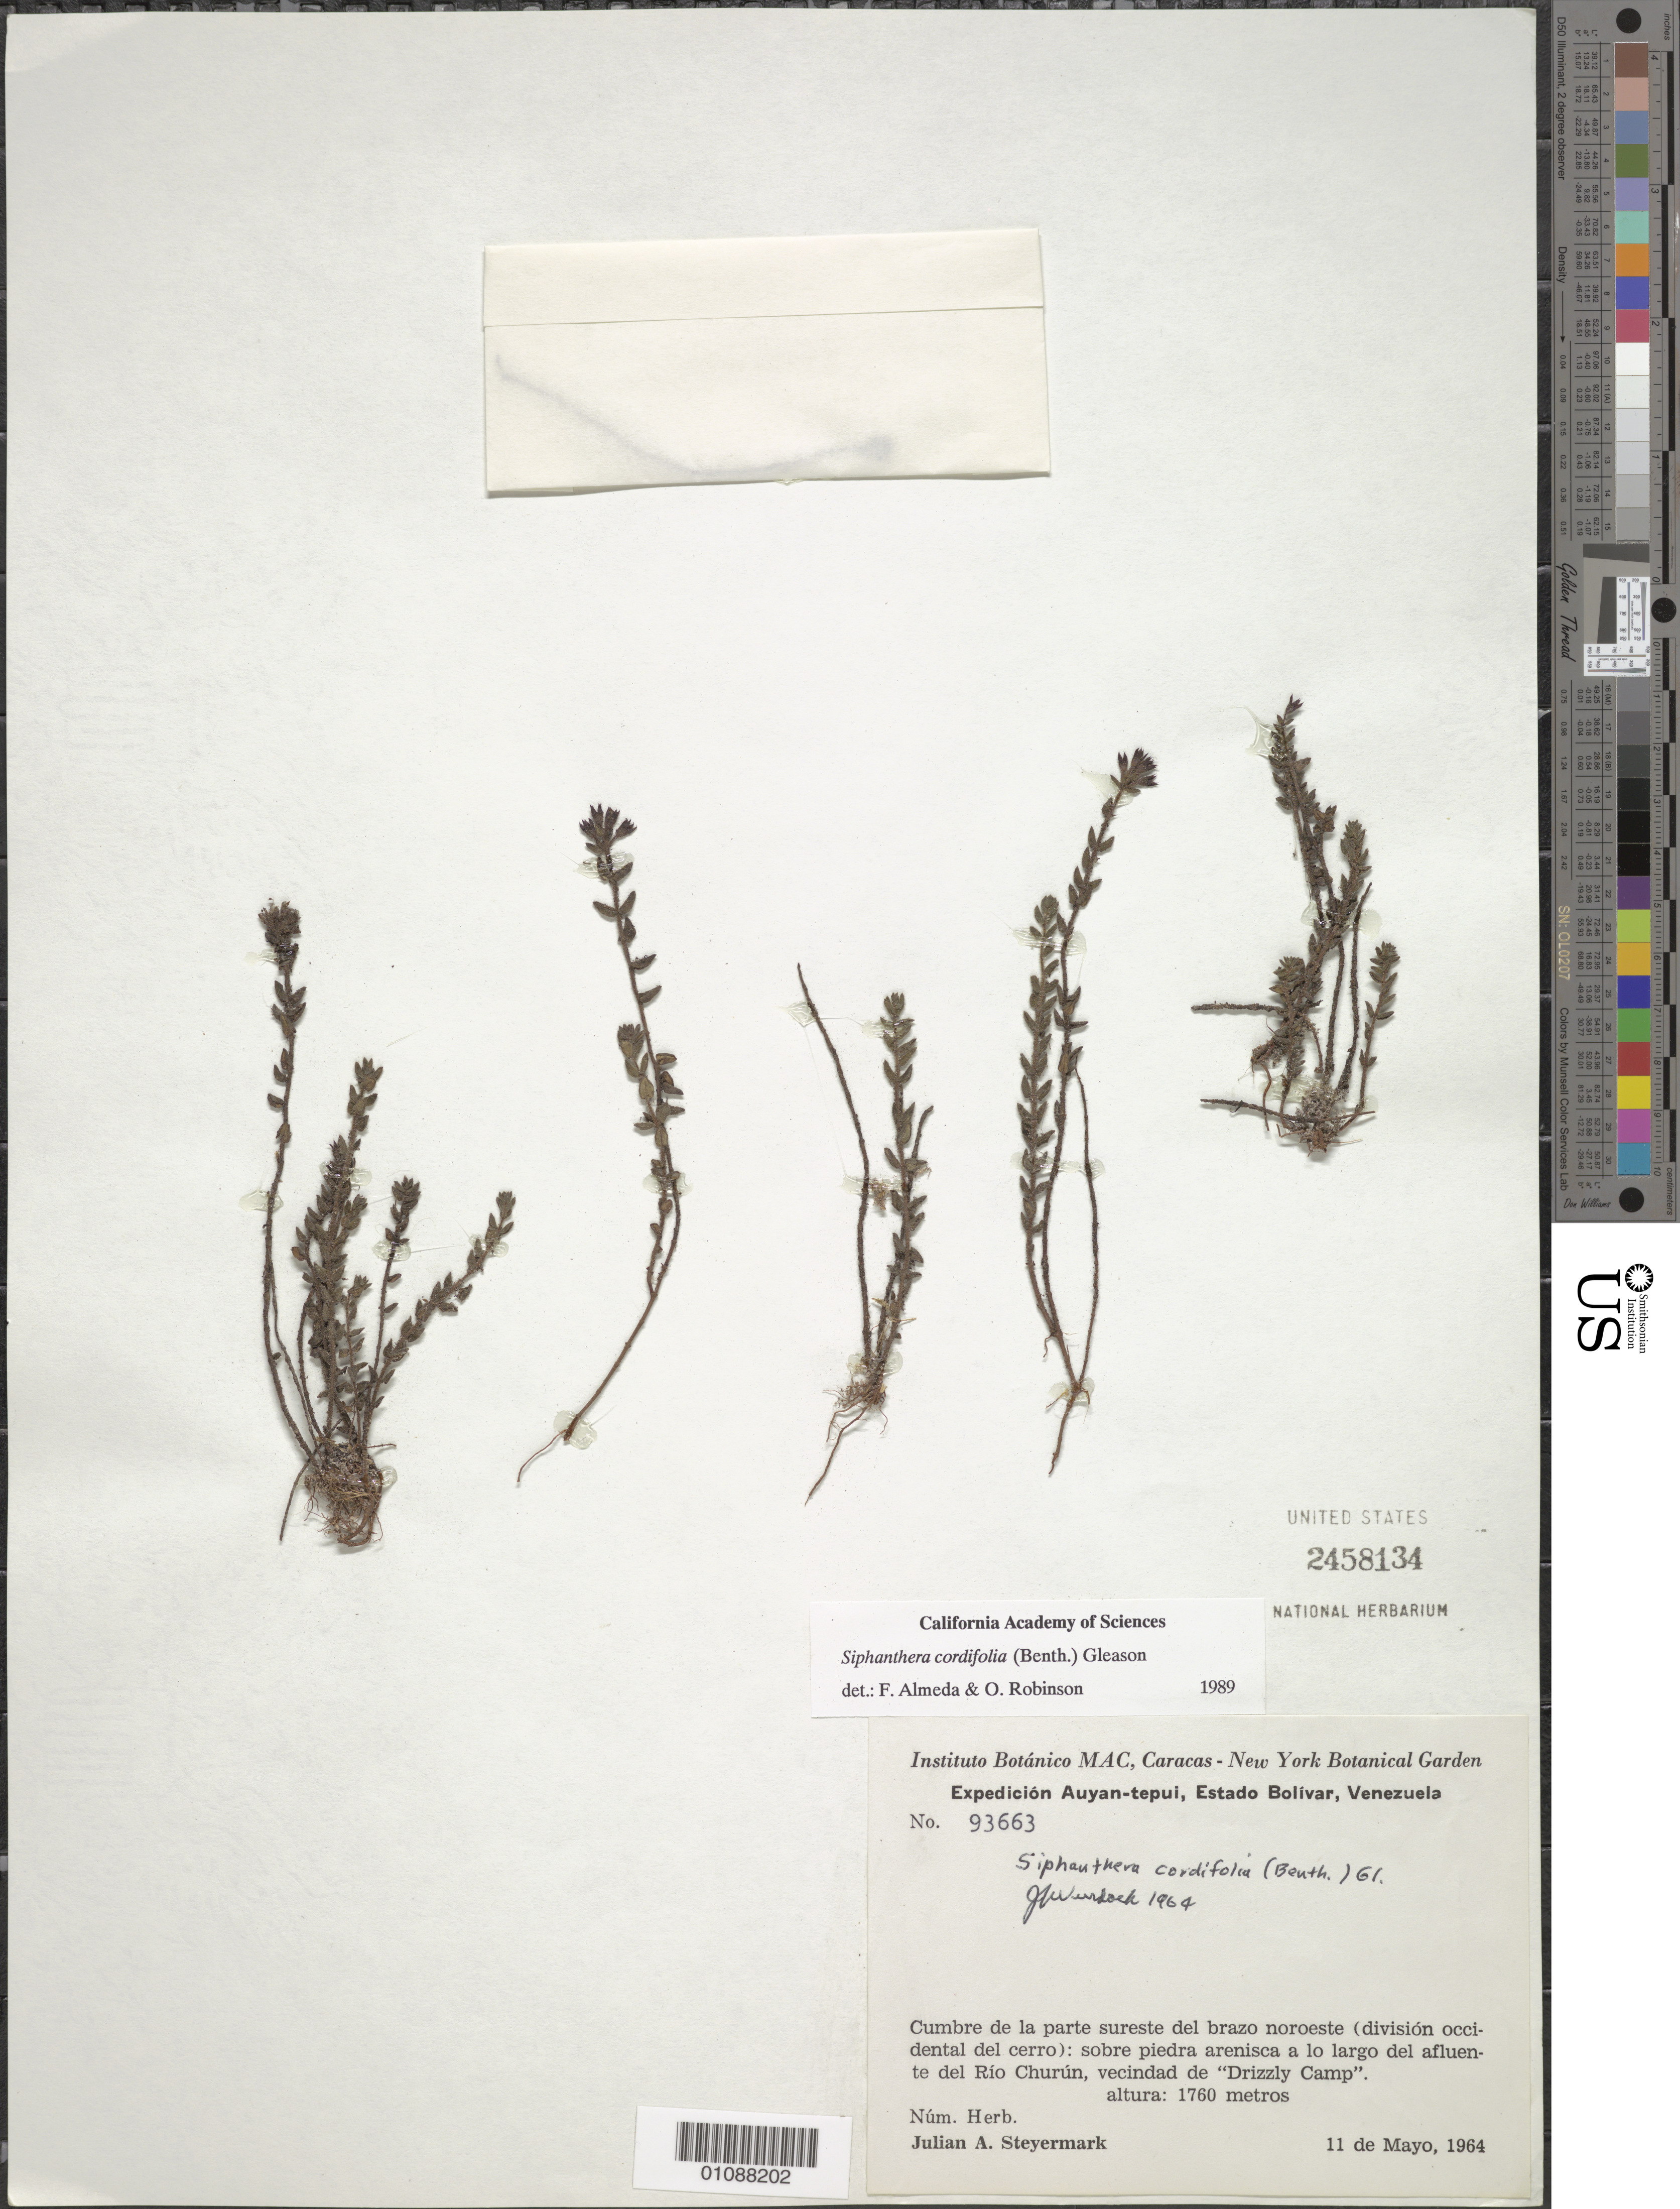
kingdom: Plantae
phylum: Tracheophyta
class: Magnoliopsida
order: Myrtales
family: Melastomataceae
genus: Siphanthera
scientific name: Siphanthera cordifolia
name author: (Benth.) Gleason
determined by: Almeda, F.; Robinson, O. R.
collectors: J. Steyermark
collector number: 93663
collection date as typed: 11-May-64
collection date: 1964-05-11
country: Venezuela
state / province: Bolívar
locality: Auyan-tepuí; cumbre de la parte sureste del brazo noroeste (división occidental del cerro); a lo largo del afluente del Río Churún, vecinidad "Drizzly Camp".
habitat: Sobre piedra arenisca a lo largo del río.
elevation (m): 1760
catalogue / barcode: US 2458134